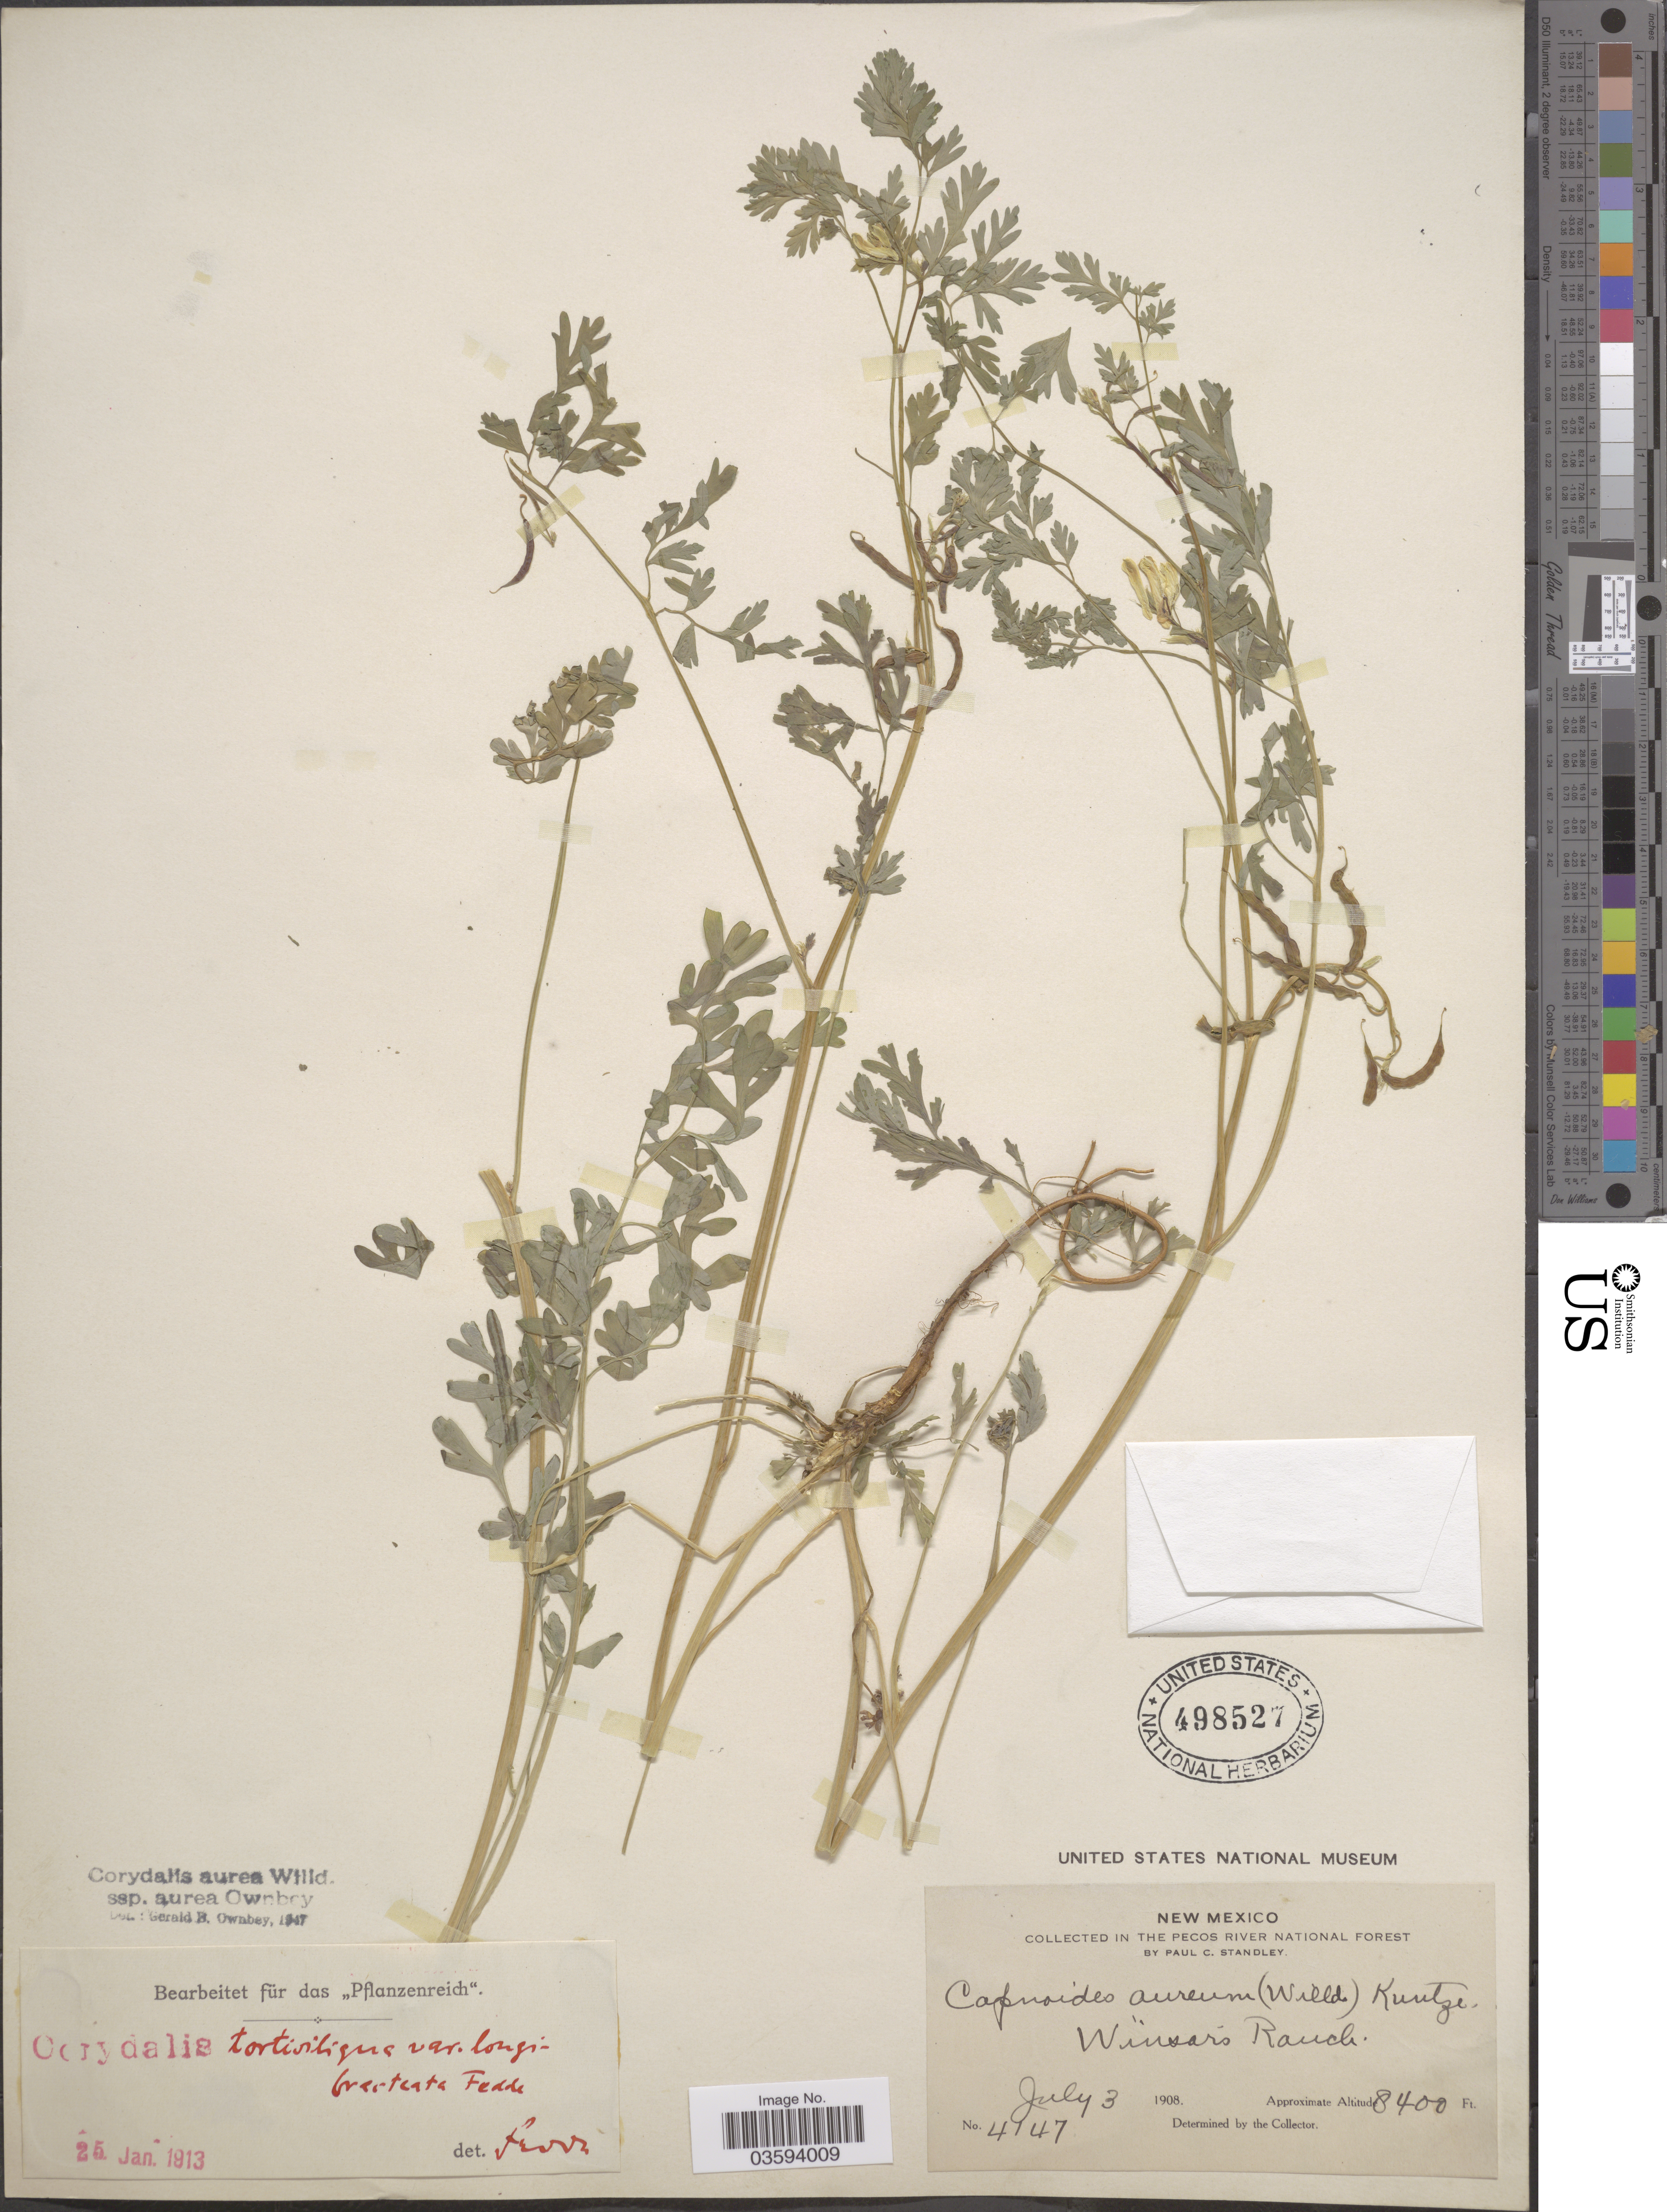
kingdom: Plantae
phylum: Tracheophyta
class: Magnoliopsida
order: Ranunculales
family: Papaveraceae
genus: Corydalis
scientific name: Corydalis aurea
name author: Willd.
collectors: P. C. Standley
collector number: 4147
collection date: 1908-07-03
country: United States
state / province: New Mexico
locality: In the Pecos River National Forest. Winsars Ranch.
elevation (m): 2560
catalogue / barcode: US 498527